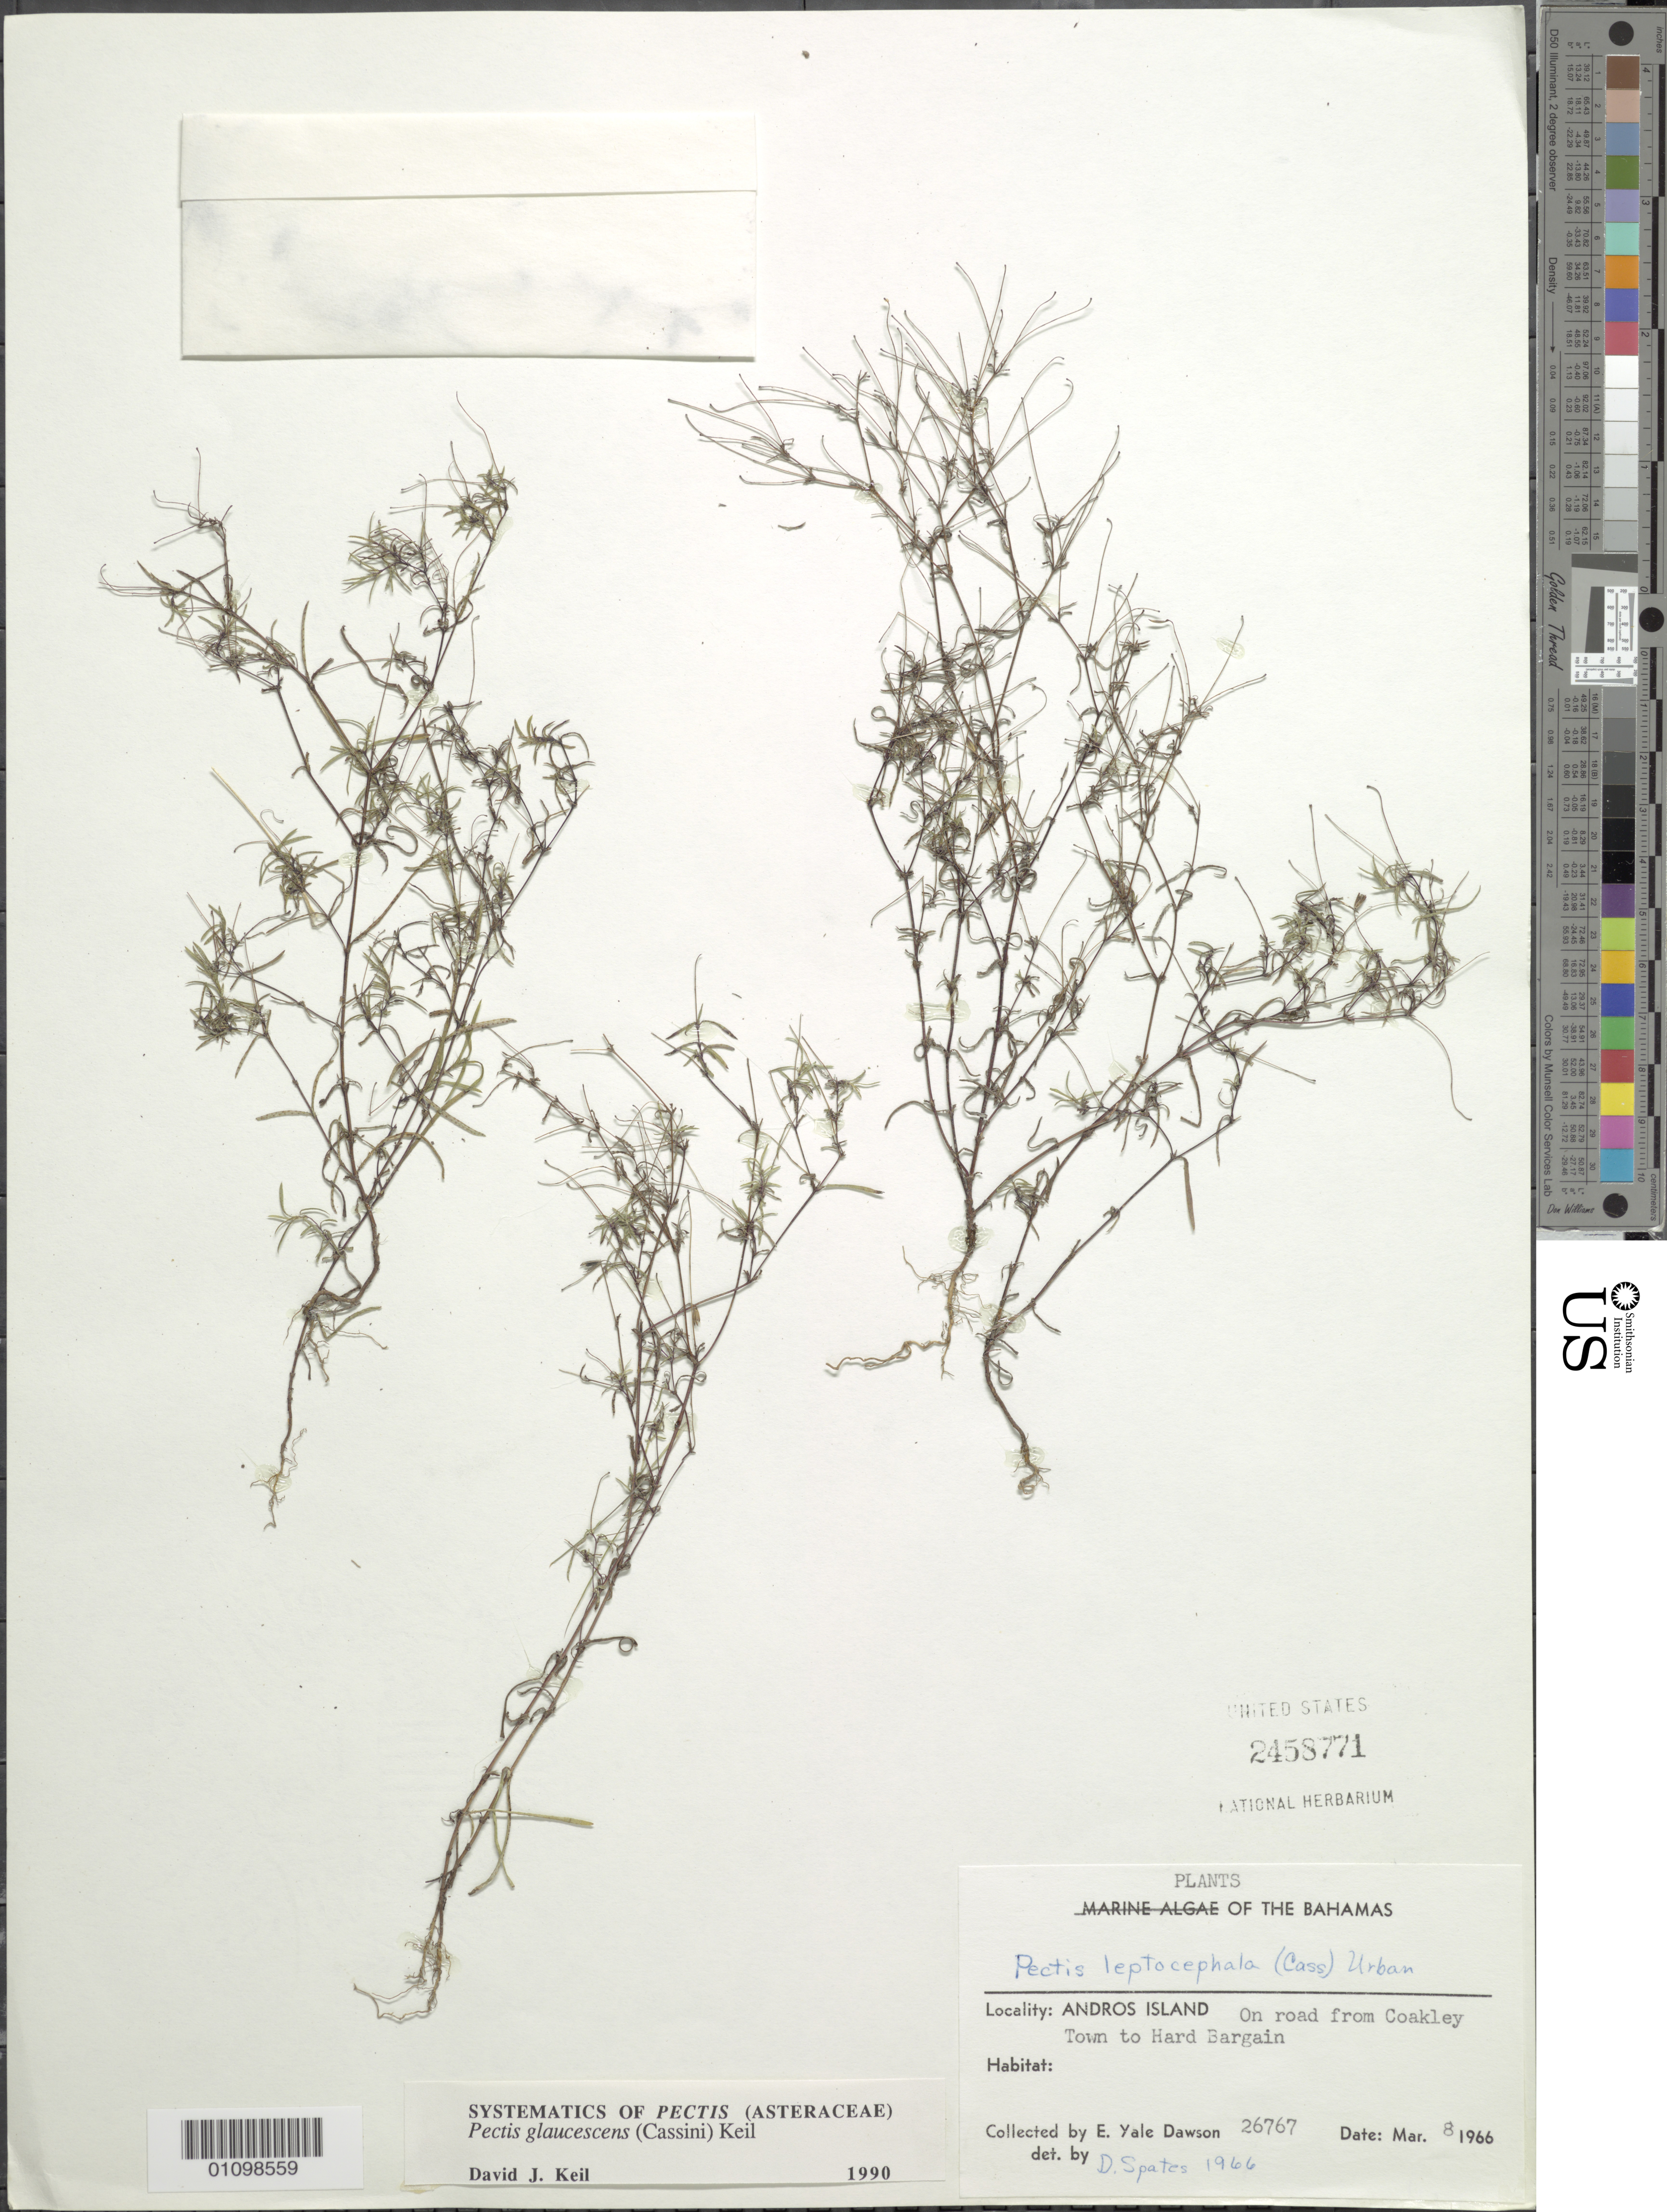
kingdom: Plantae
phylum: Tracheophyta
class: Magnoliopsida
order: Asterales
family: Asteraceae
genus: Pectis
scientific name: Pectis glaucescens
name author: (Cass.) D.J. Keil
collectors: E. Y. Dawson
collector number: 26767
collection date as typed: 08 Mar 1966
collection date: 1966-03-08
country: Bahamas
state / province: North Andros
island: Andros I.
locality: On road from Coakley Town to Hard Bargain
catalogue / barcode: US 2458771